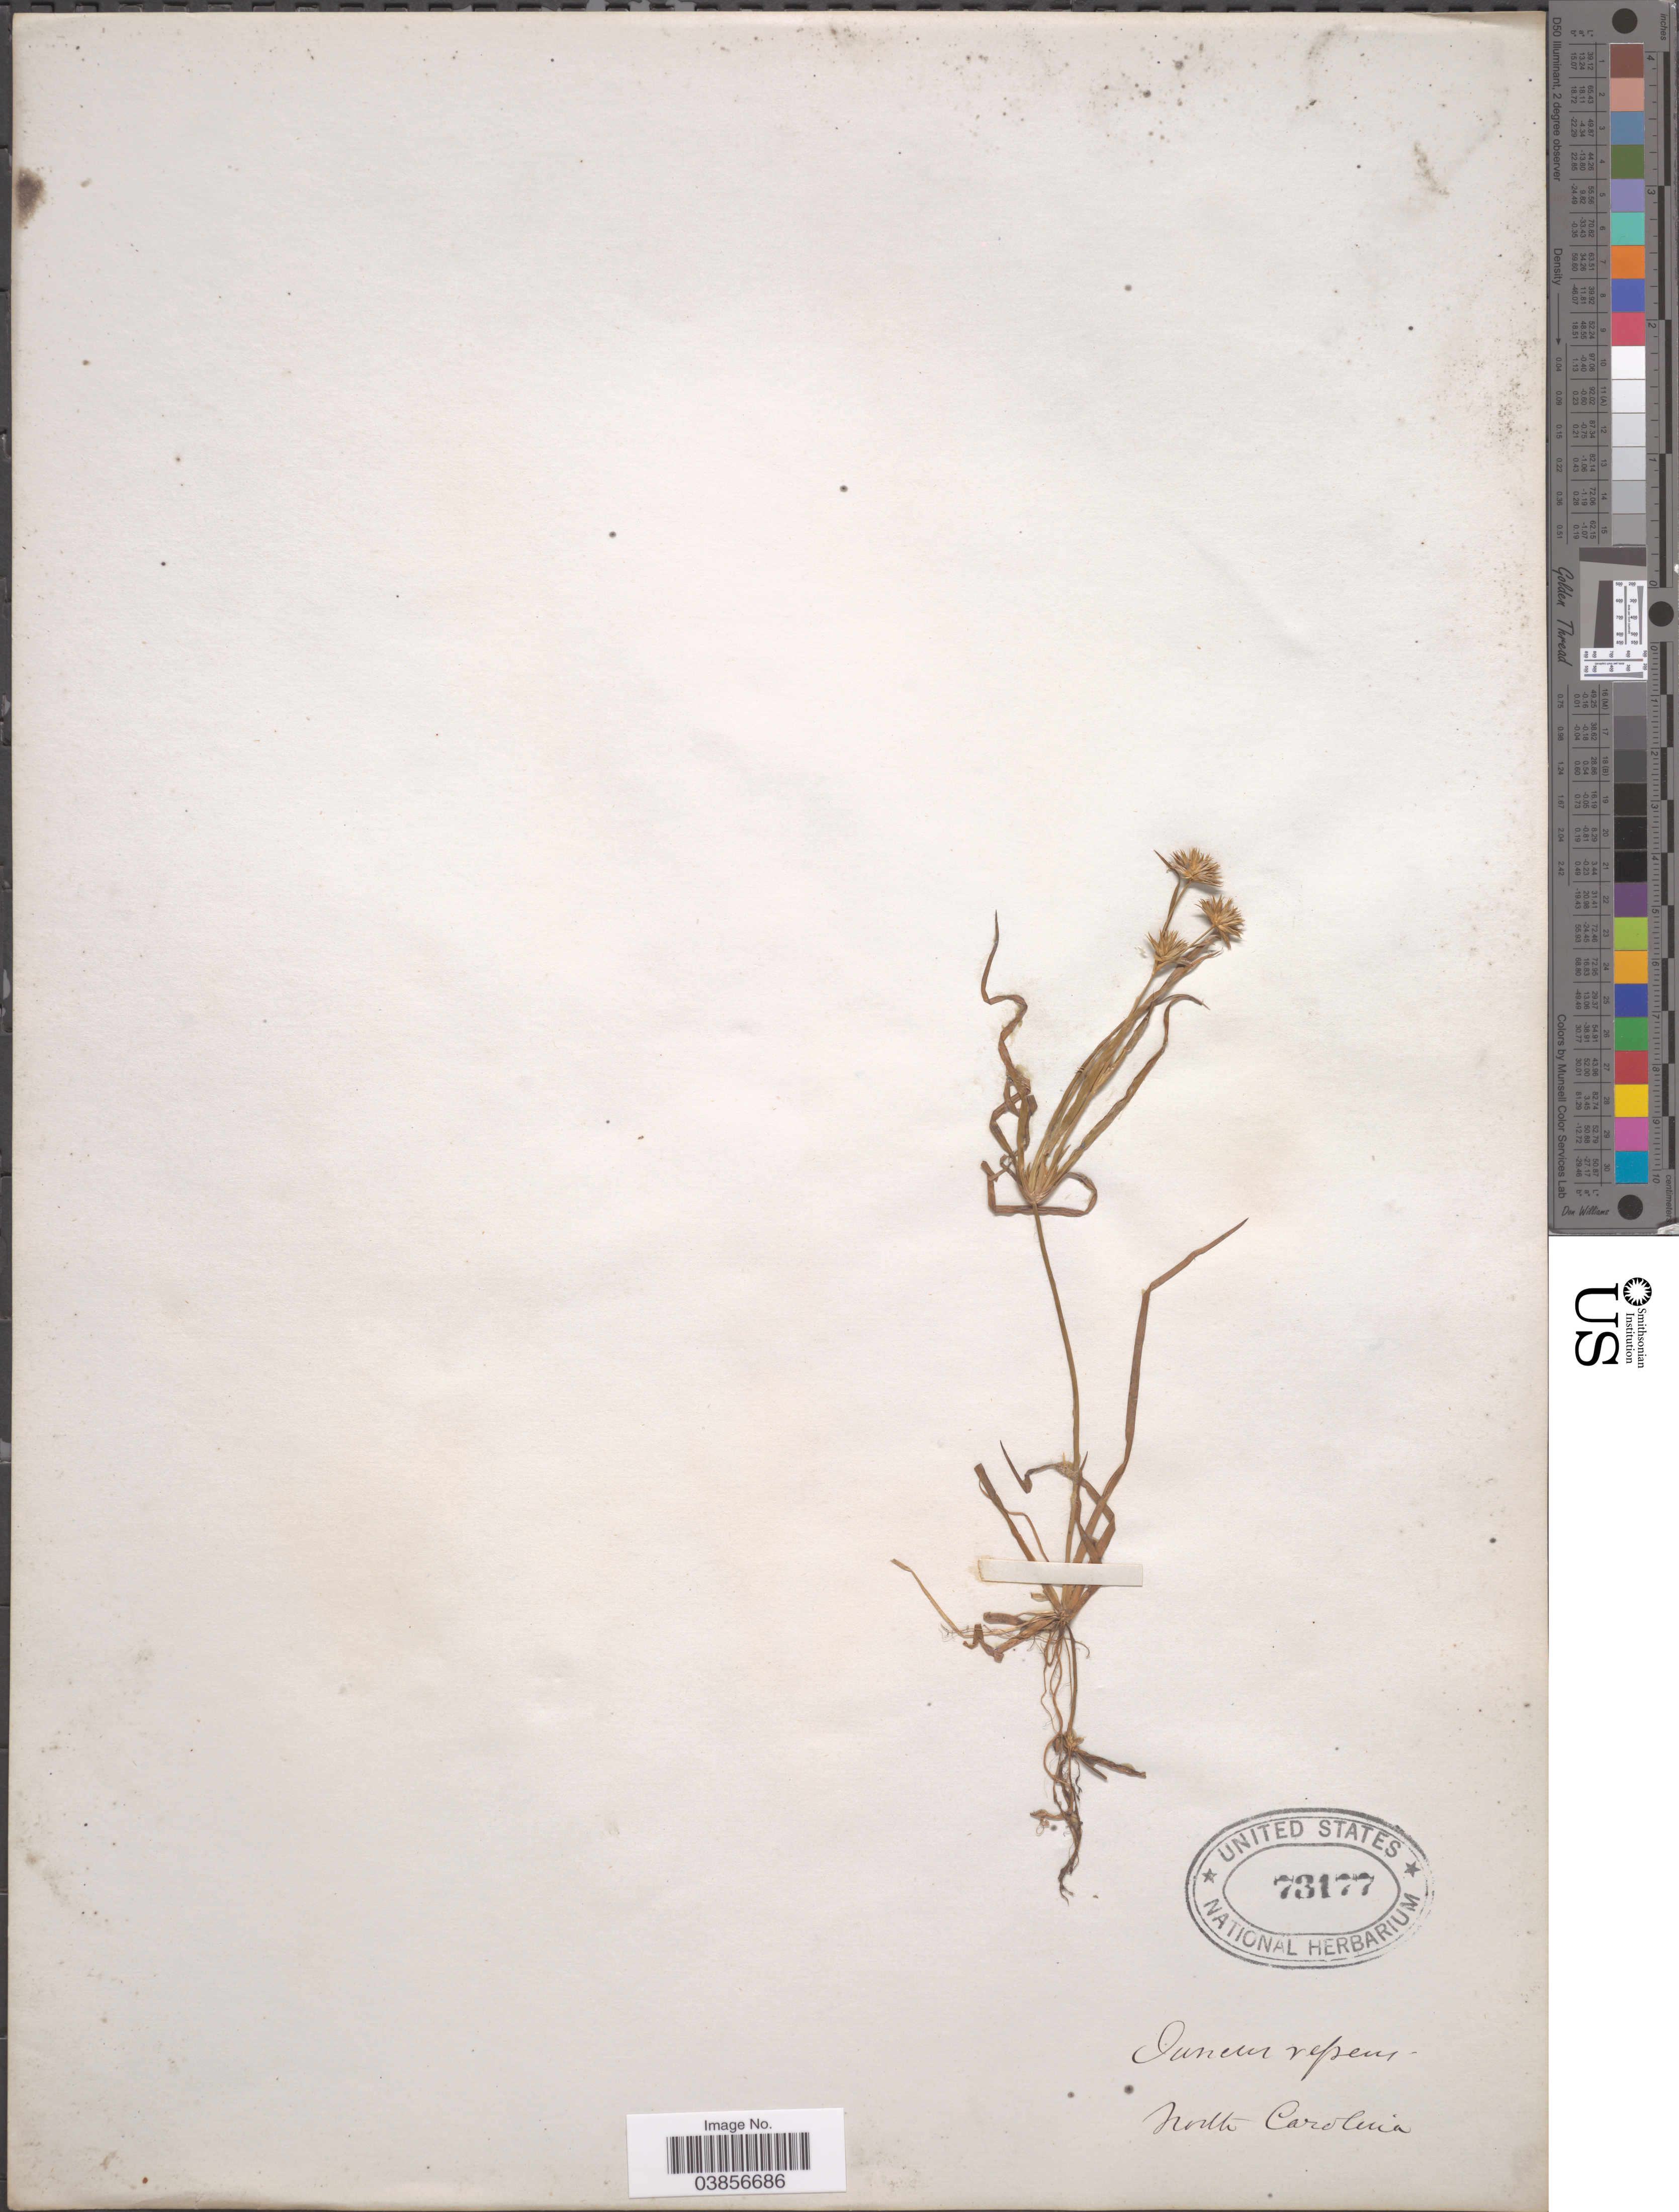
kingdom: Plantae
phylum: Tracheophyta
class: Liliopsida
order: Poales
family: Juncaceae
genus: Juncus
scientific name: Juncus repens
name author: Michx.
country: United States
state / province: North Carolina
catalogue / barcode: US 73177